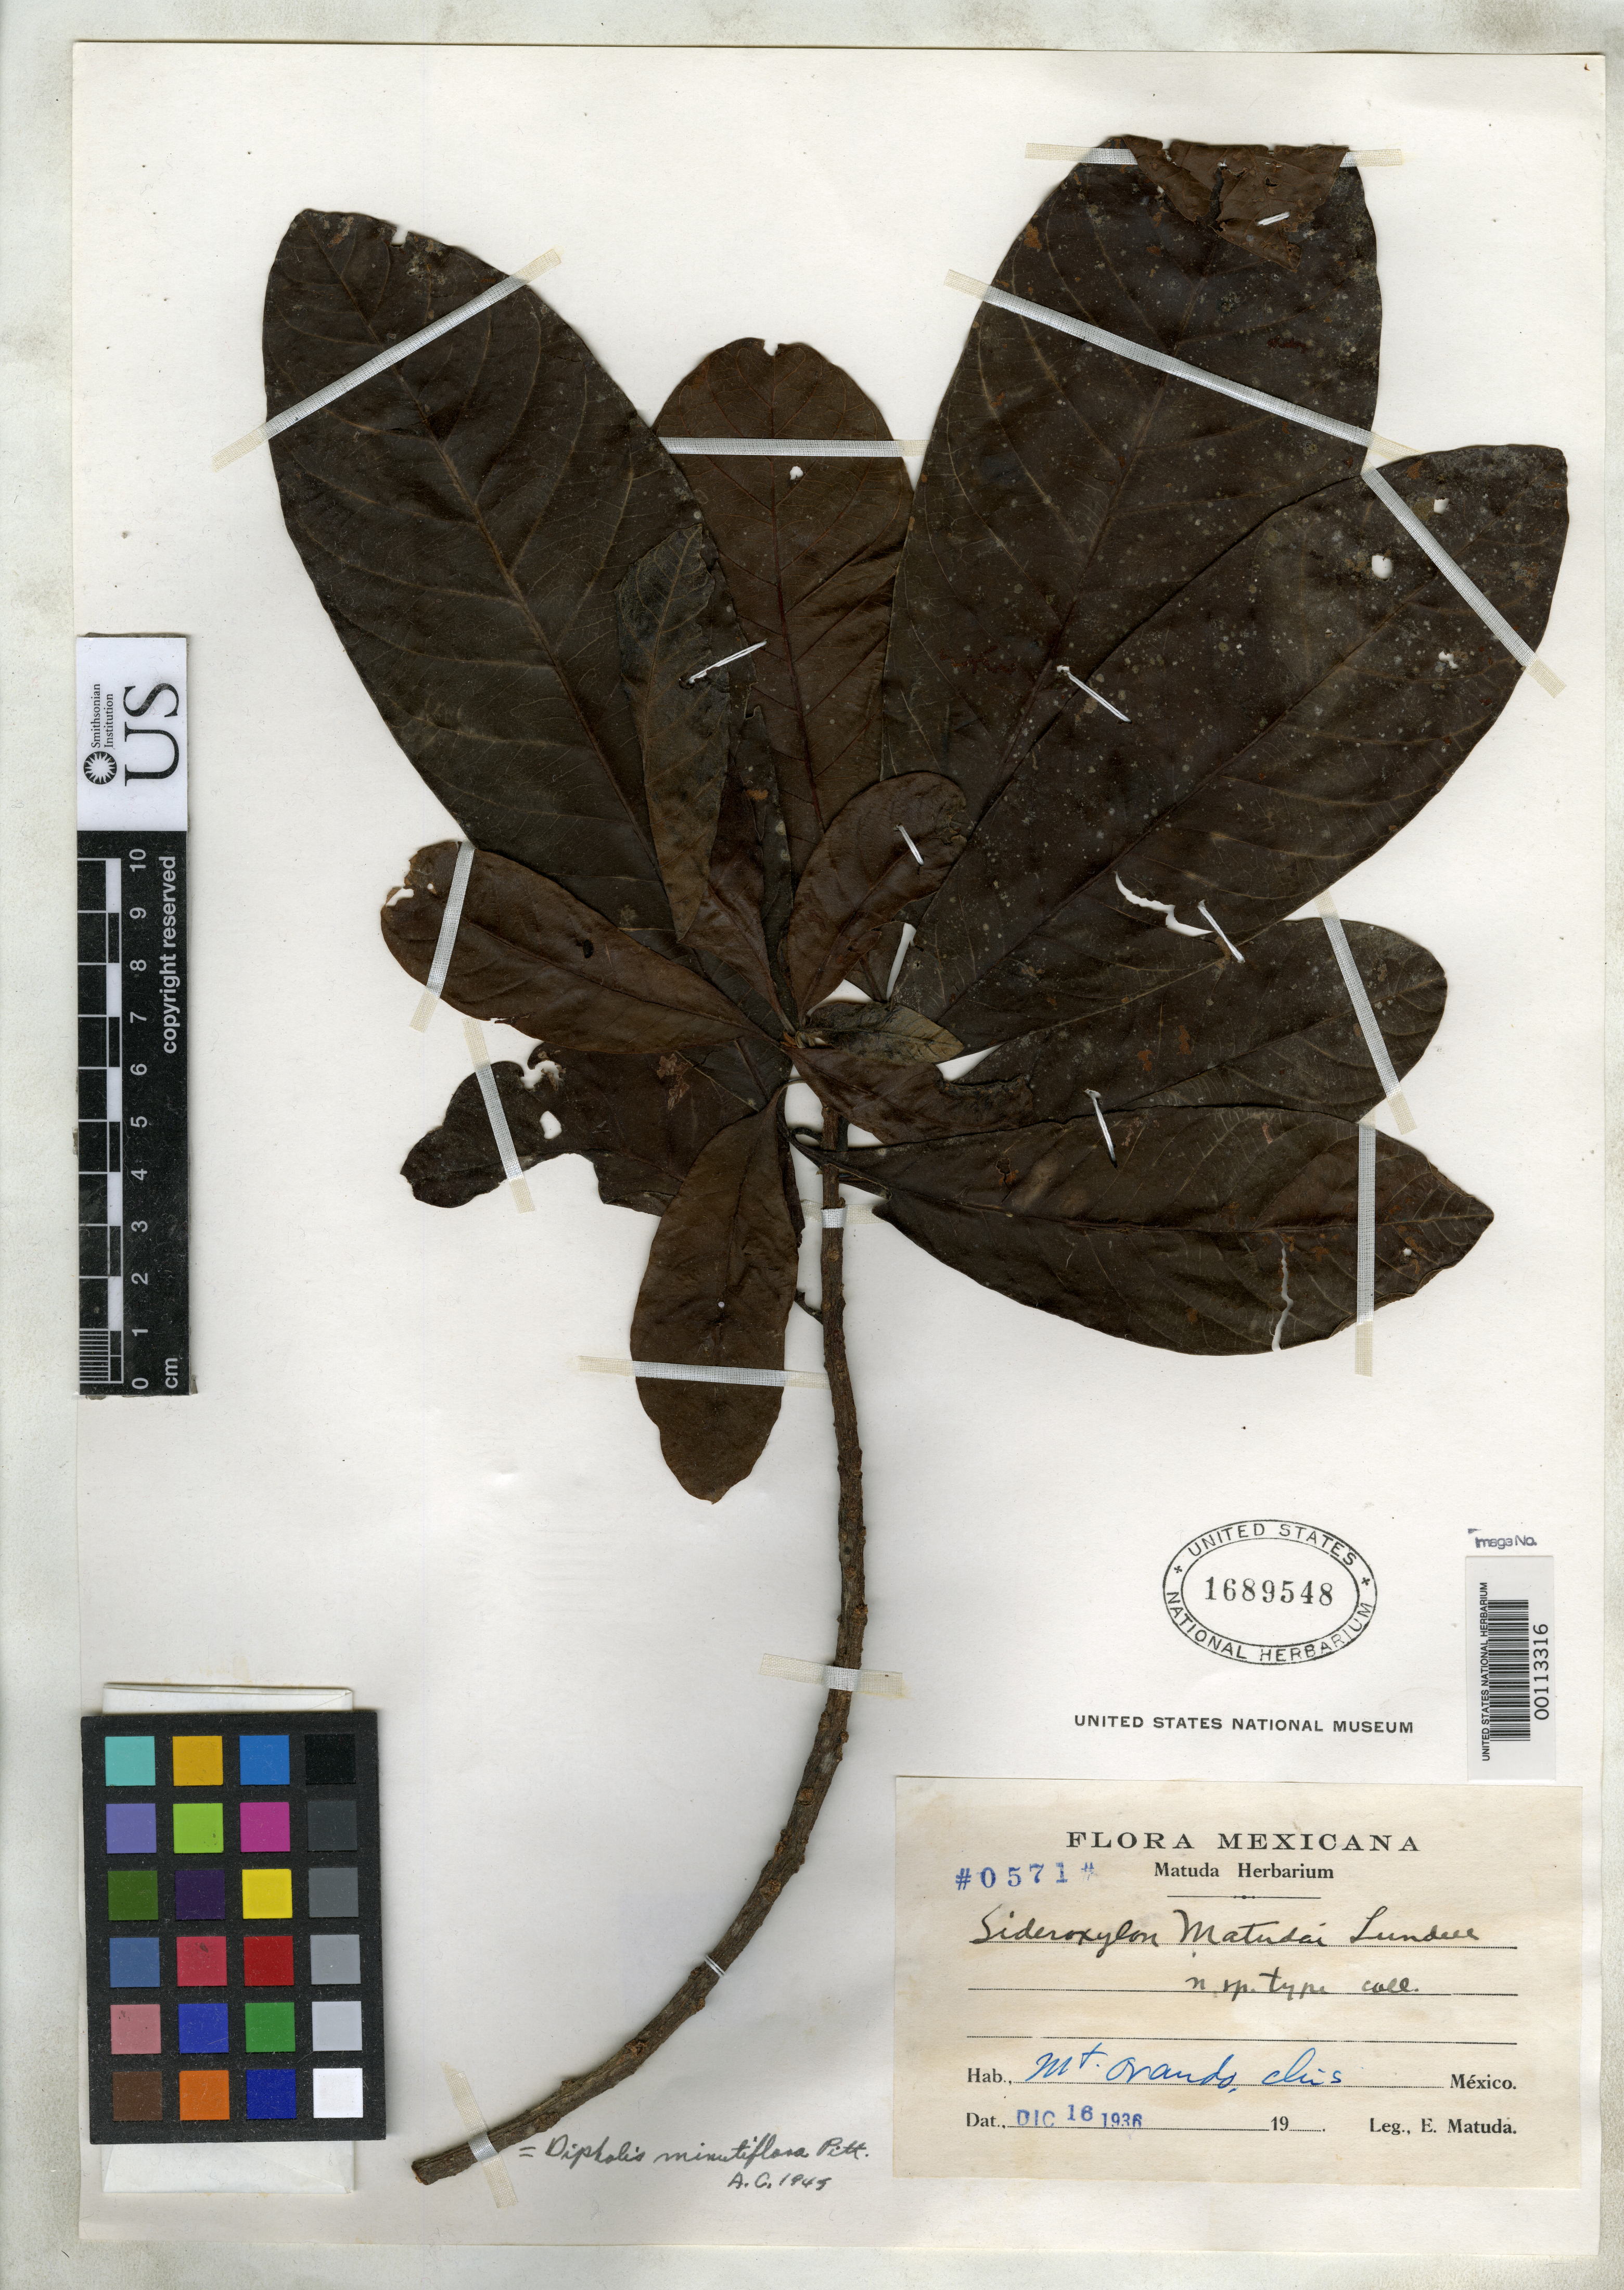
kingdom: Plantae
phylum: Tracheophyta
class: Magnoliopsida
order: Ericales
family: Sapotaceae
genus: Sideroxylon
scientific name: Sideroxylon matudae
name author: Lundell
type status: Isotype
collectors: E. Matuda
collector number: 571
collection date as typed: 16 Dec 1936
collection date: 1936-12-16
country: Mexico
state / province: Chiapas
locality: Mt. Orando.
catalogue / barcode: US 1689548